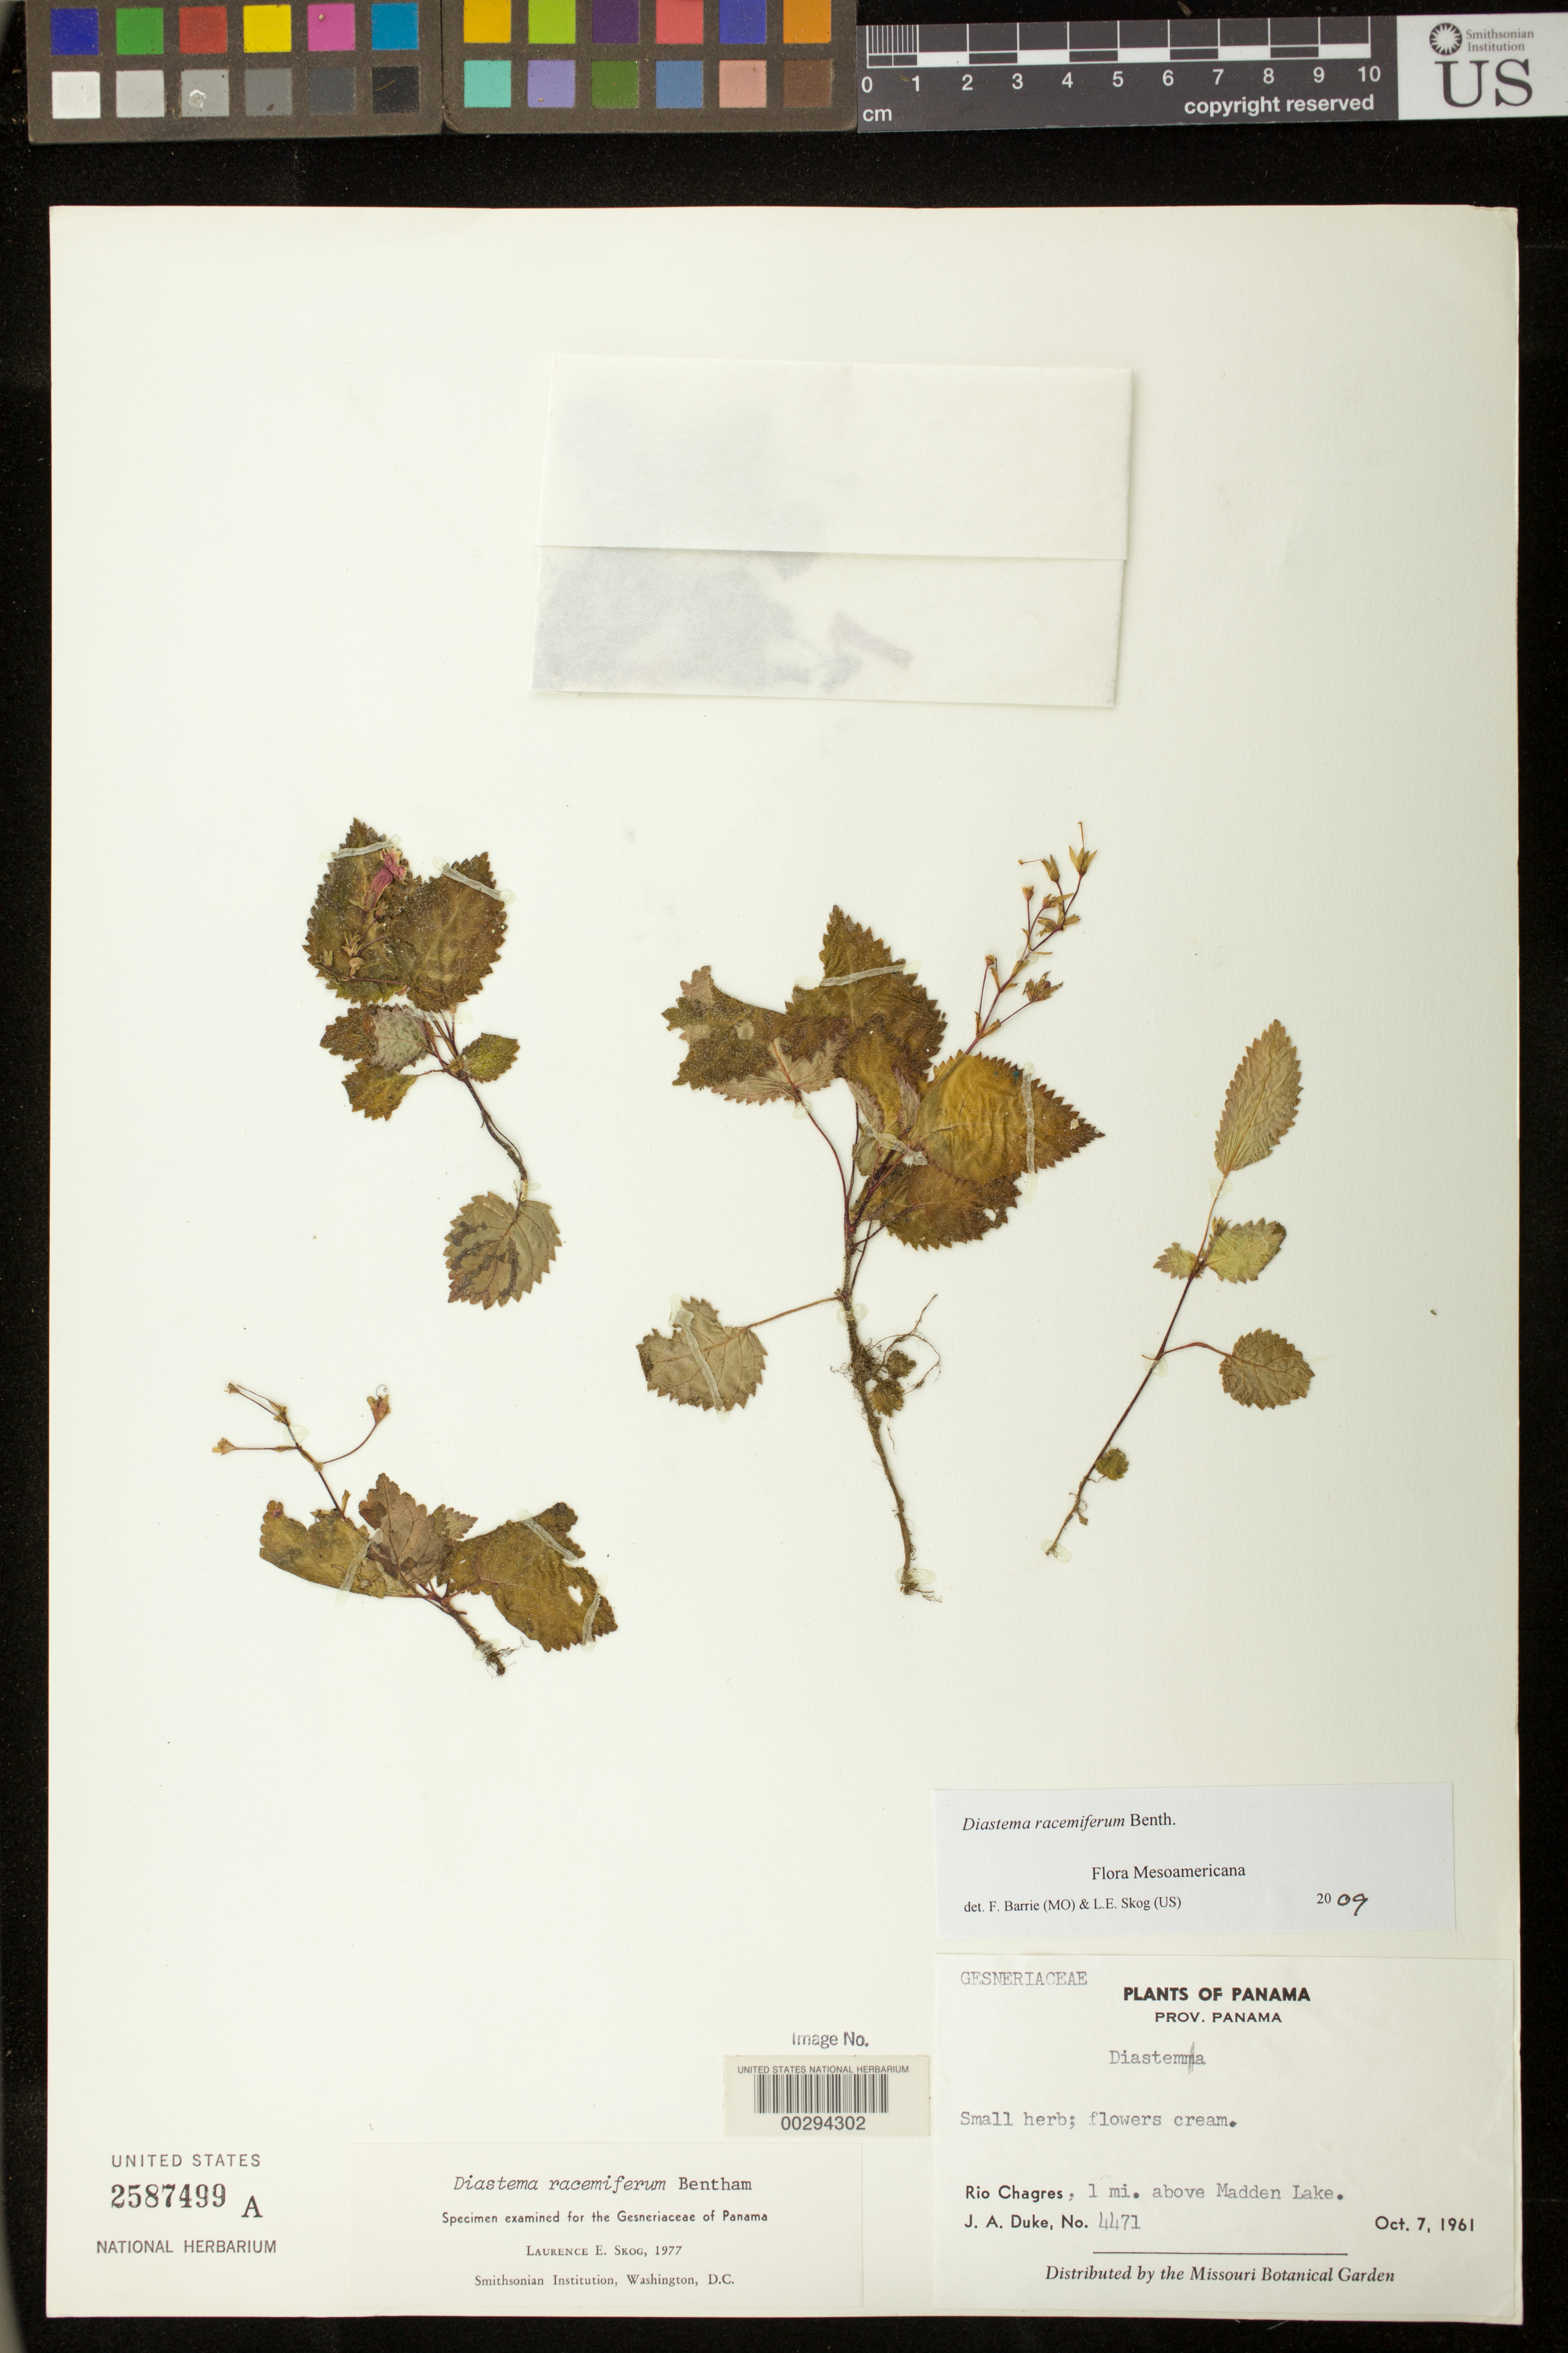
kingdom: Plantae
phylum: Tracheophyta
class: Magnoliopsida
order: Lamiales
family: Gesneriaceae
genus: Diastema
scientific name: Diastema racemiferum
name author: Benth.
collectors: J. A. Duke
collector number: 4471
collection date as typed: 07 Oct 1961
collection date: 1961-10-07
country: Panama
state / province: Panamá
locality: Rio Chagres, 1 mi above Madden Lake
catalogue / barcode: US 2587499A